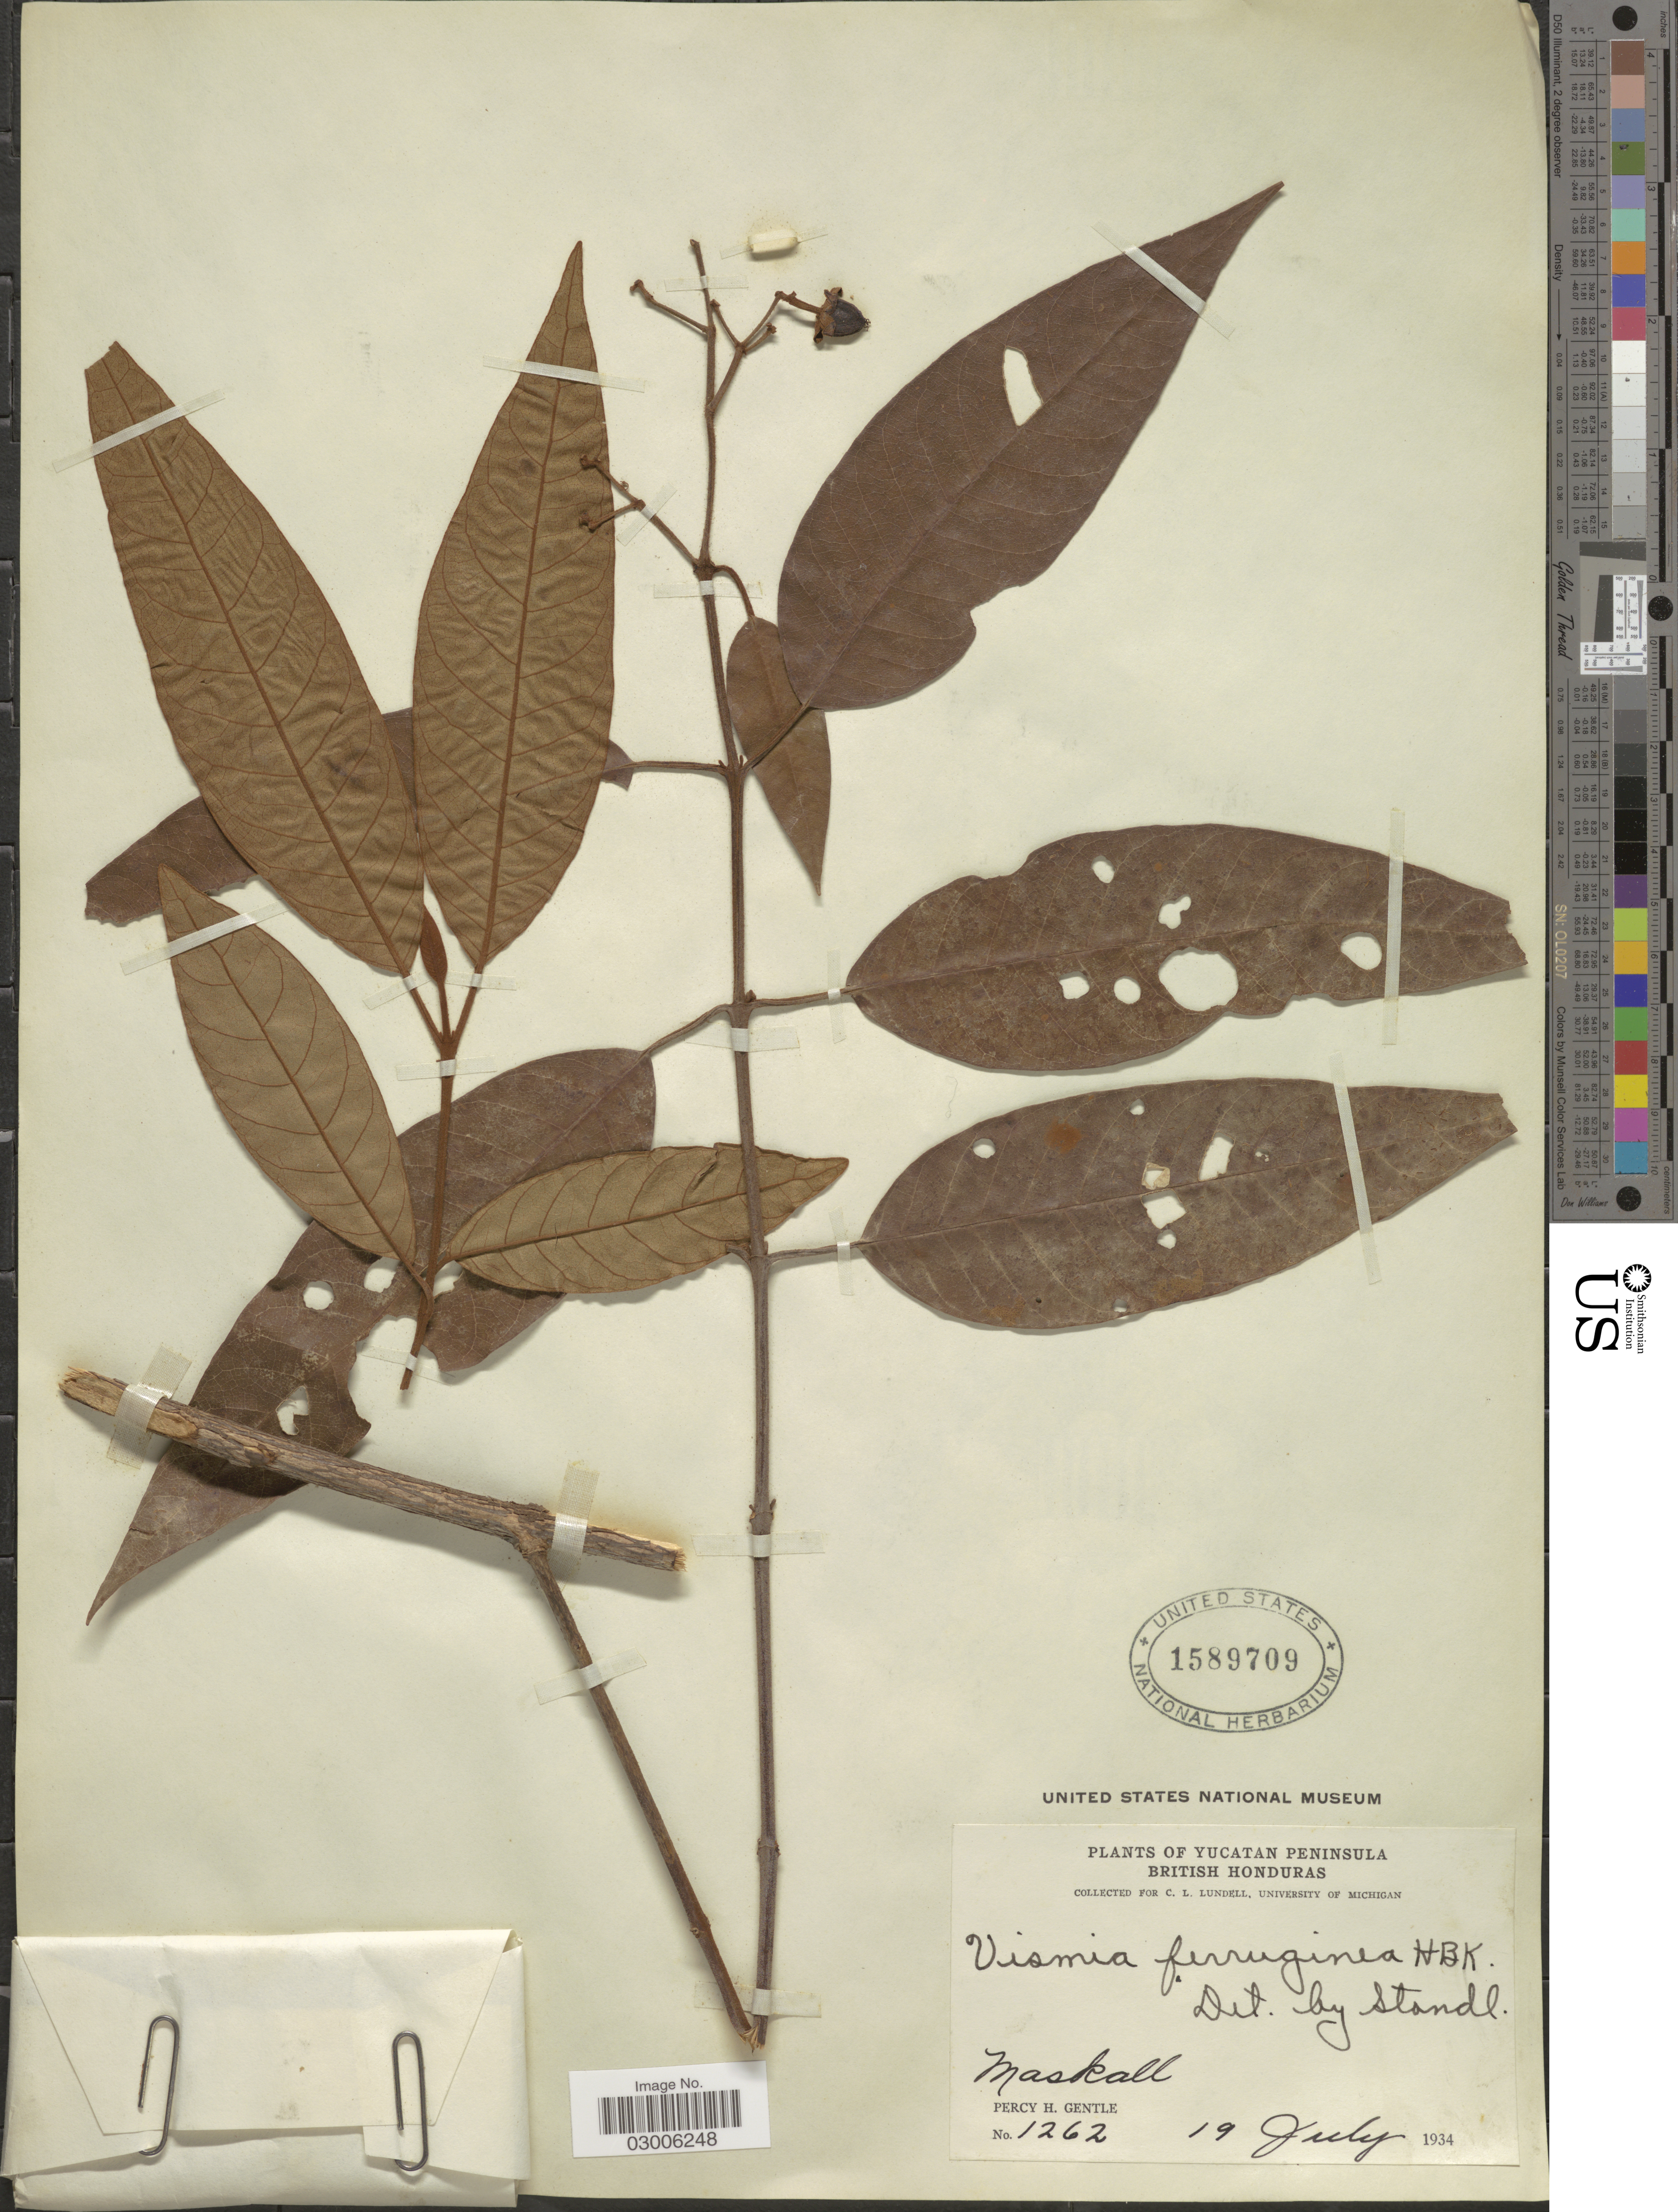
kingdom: Plantae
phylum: Tracheophyta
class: Magnoliopsida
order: Malpighiales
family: Hypericaceae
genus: Vismia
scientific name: Vismia baccifera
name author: (L.) Triana & Planch.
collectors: P. H. Gentle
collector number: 1262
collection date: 1934-07-19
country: Belize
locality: Yucatan Peninsula. British Honduras. Maskall.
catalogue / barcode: US 1589709